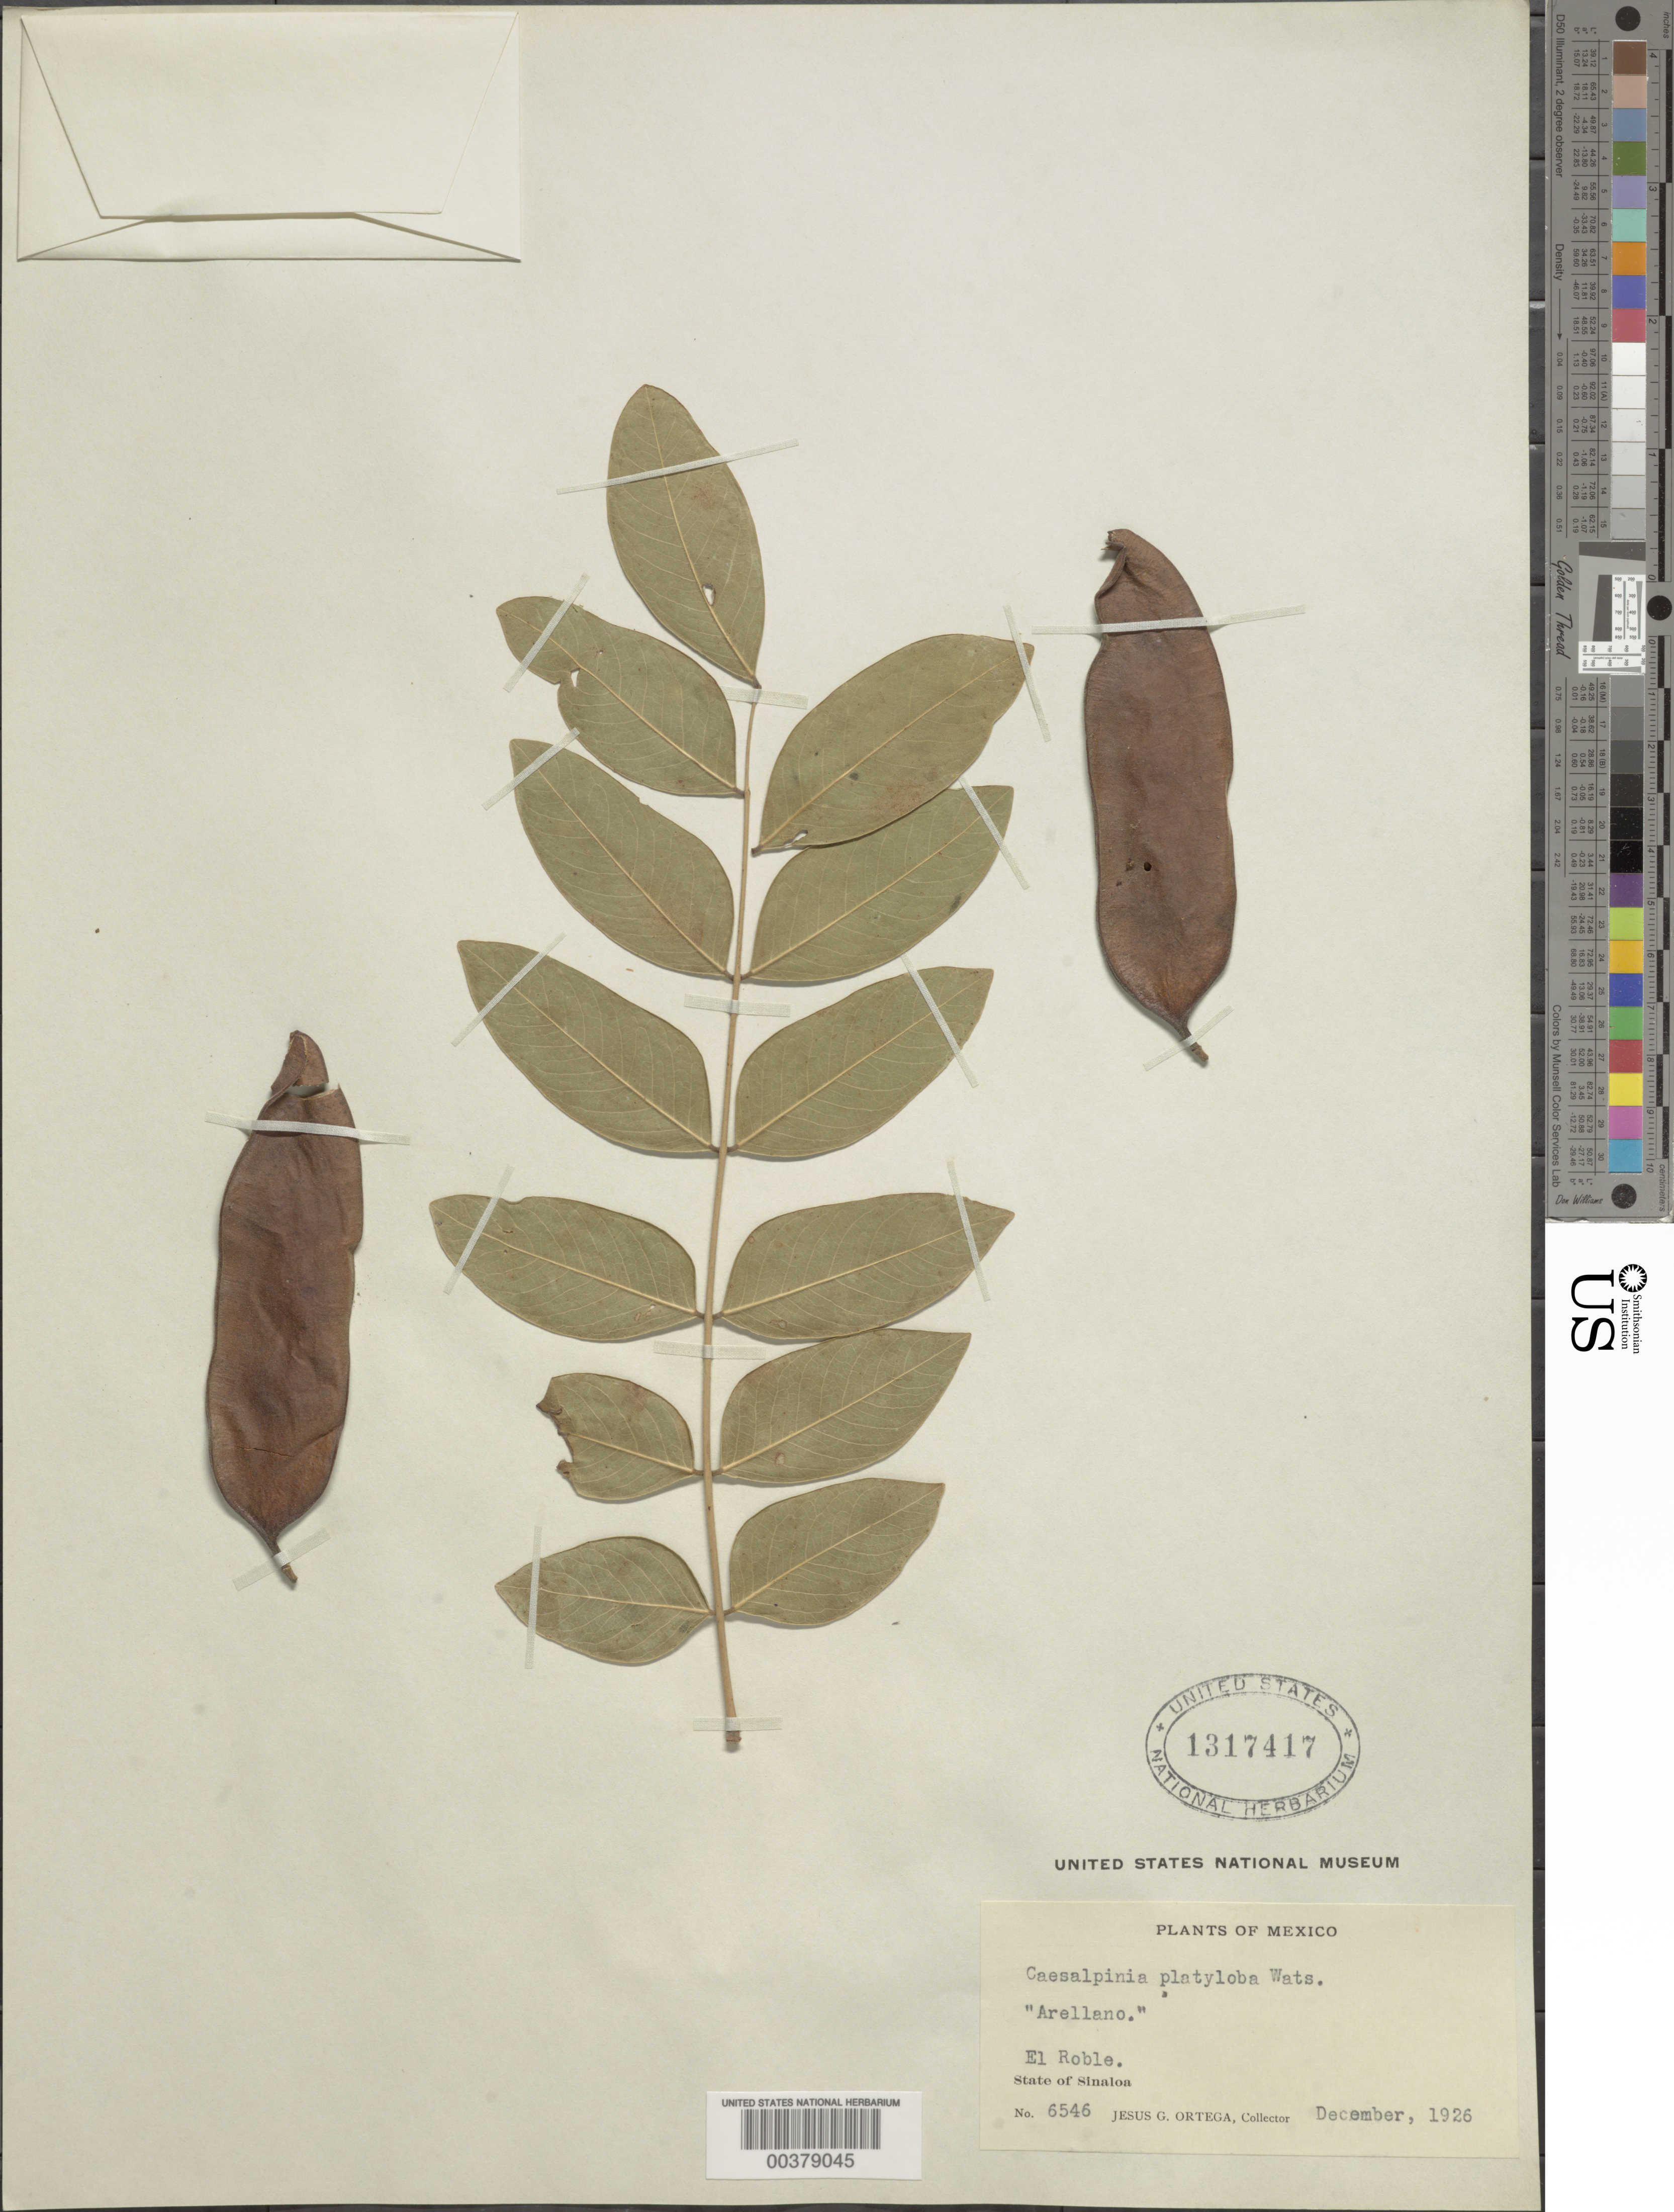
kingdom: Plantae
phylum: Tracheophyta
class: Magnoliopsida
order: Fabales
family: Fabaceae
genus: Coulteria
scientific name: Coulteria platyloba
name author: (S. Watson) N. Zamora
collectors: J. Ortega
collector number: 6546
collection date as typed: Dec 1926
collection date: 1926-12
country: Mexico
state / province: Sinaloa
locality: El roble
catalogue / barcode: US 1317417